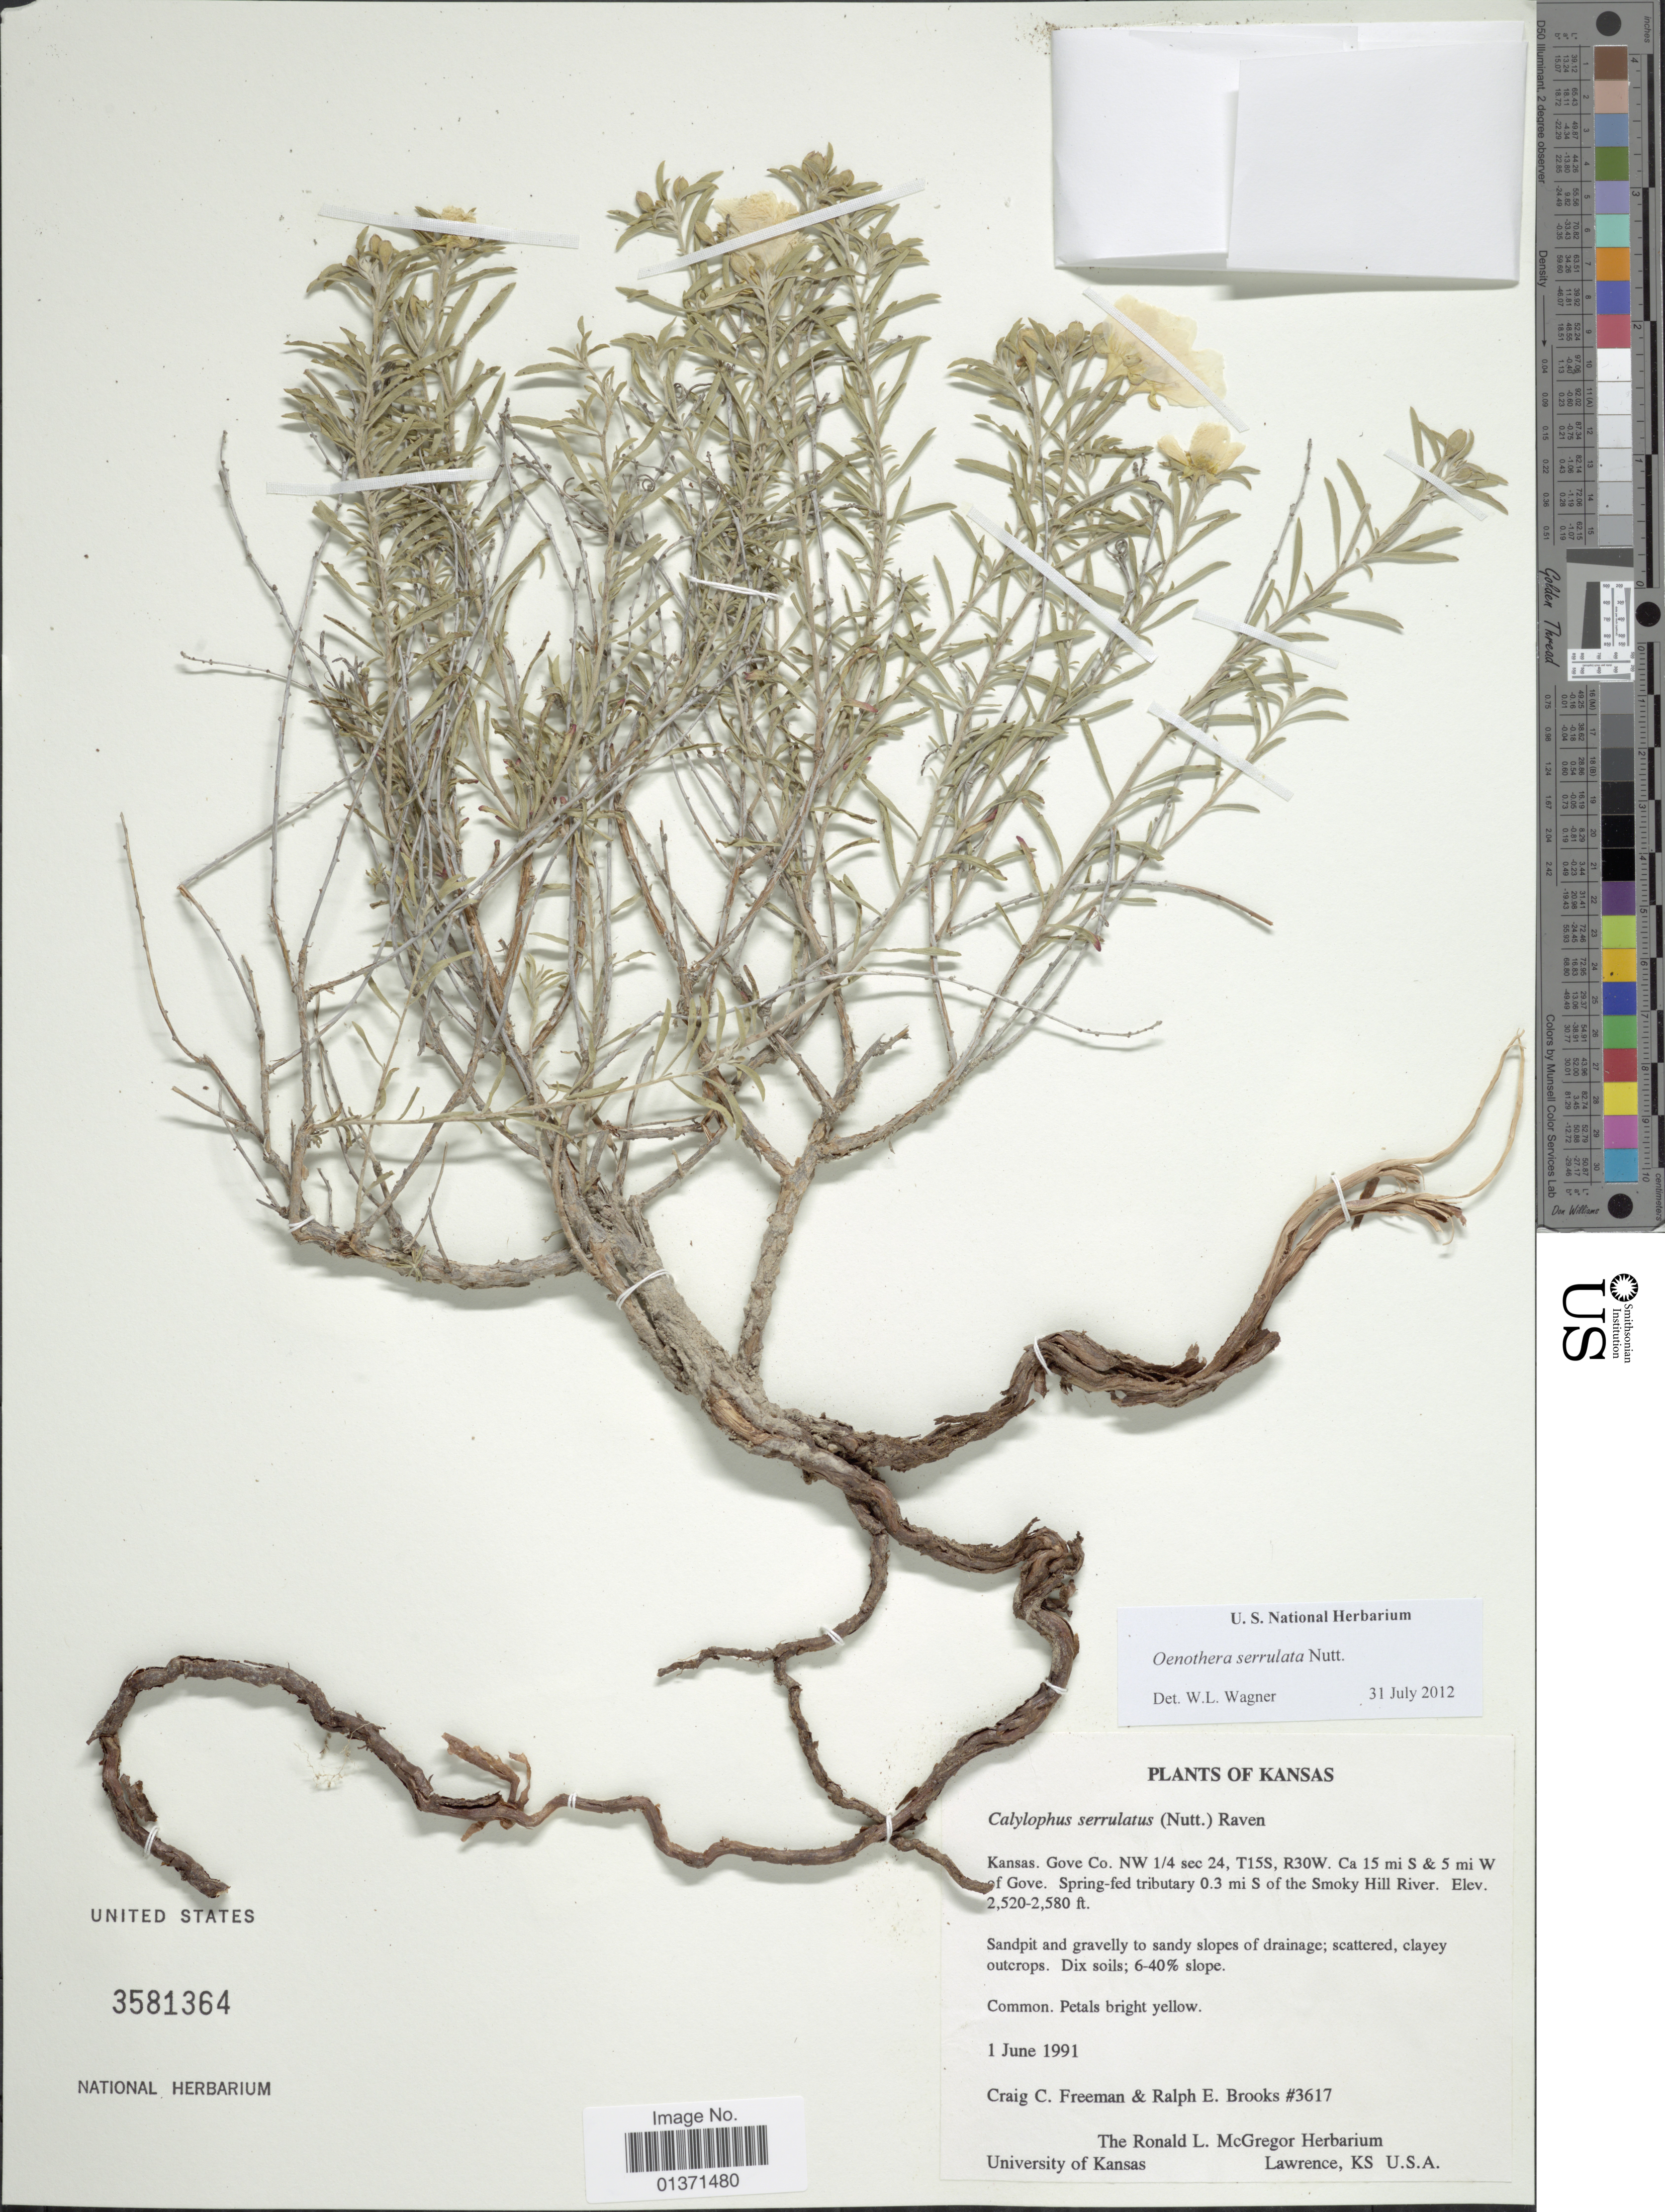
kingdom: Plantae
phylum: Tracheophyta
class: Magnoliopsida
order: Myrtales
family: Onagraceae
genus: Oenothera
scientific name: Oenothera serrulata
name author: Nutt.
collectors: C. C. Freeman & R. E. Brooks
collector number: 3617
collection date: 1991-06-01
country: United States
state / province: Kansas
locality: Gove Co. NW 1/4 sec 24, T15S, R30W. Ca 15 mi S & 5 mi W of Gove. Spring-fed tributary 0.3 mi S of the Smoky Hill River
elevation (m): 768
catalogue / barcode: US 3581364